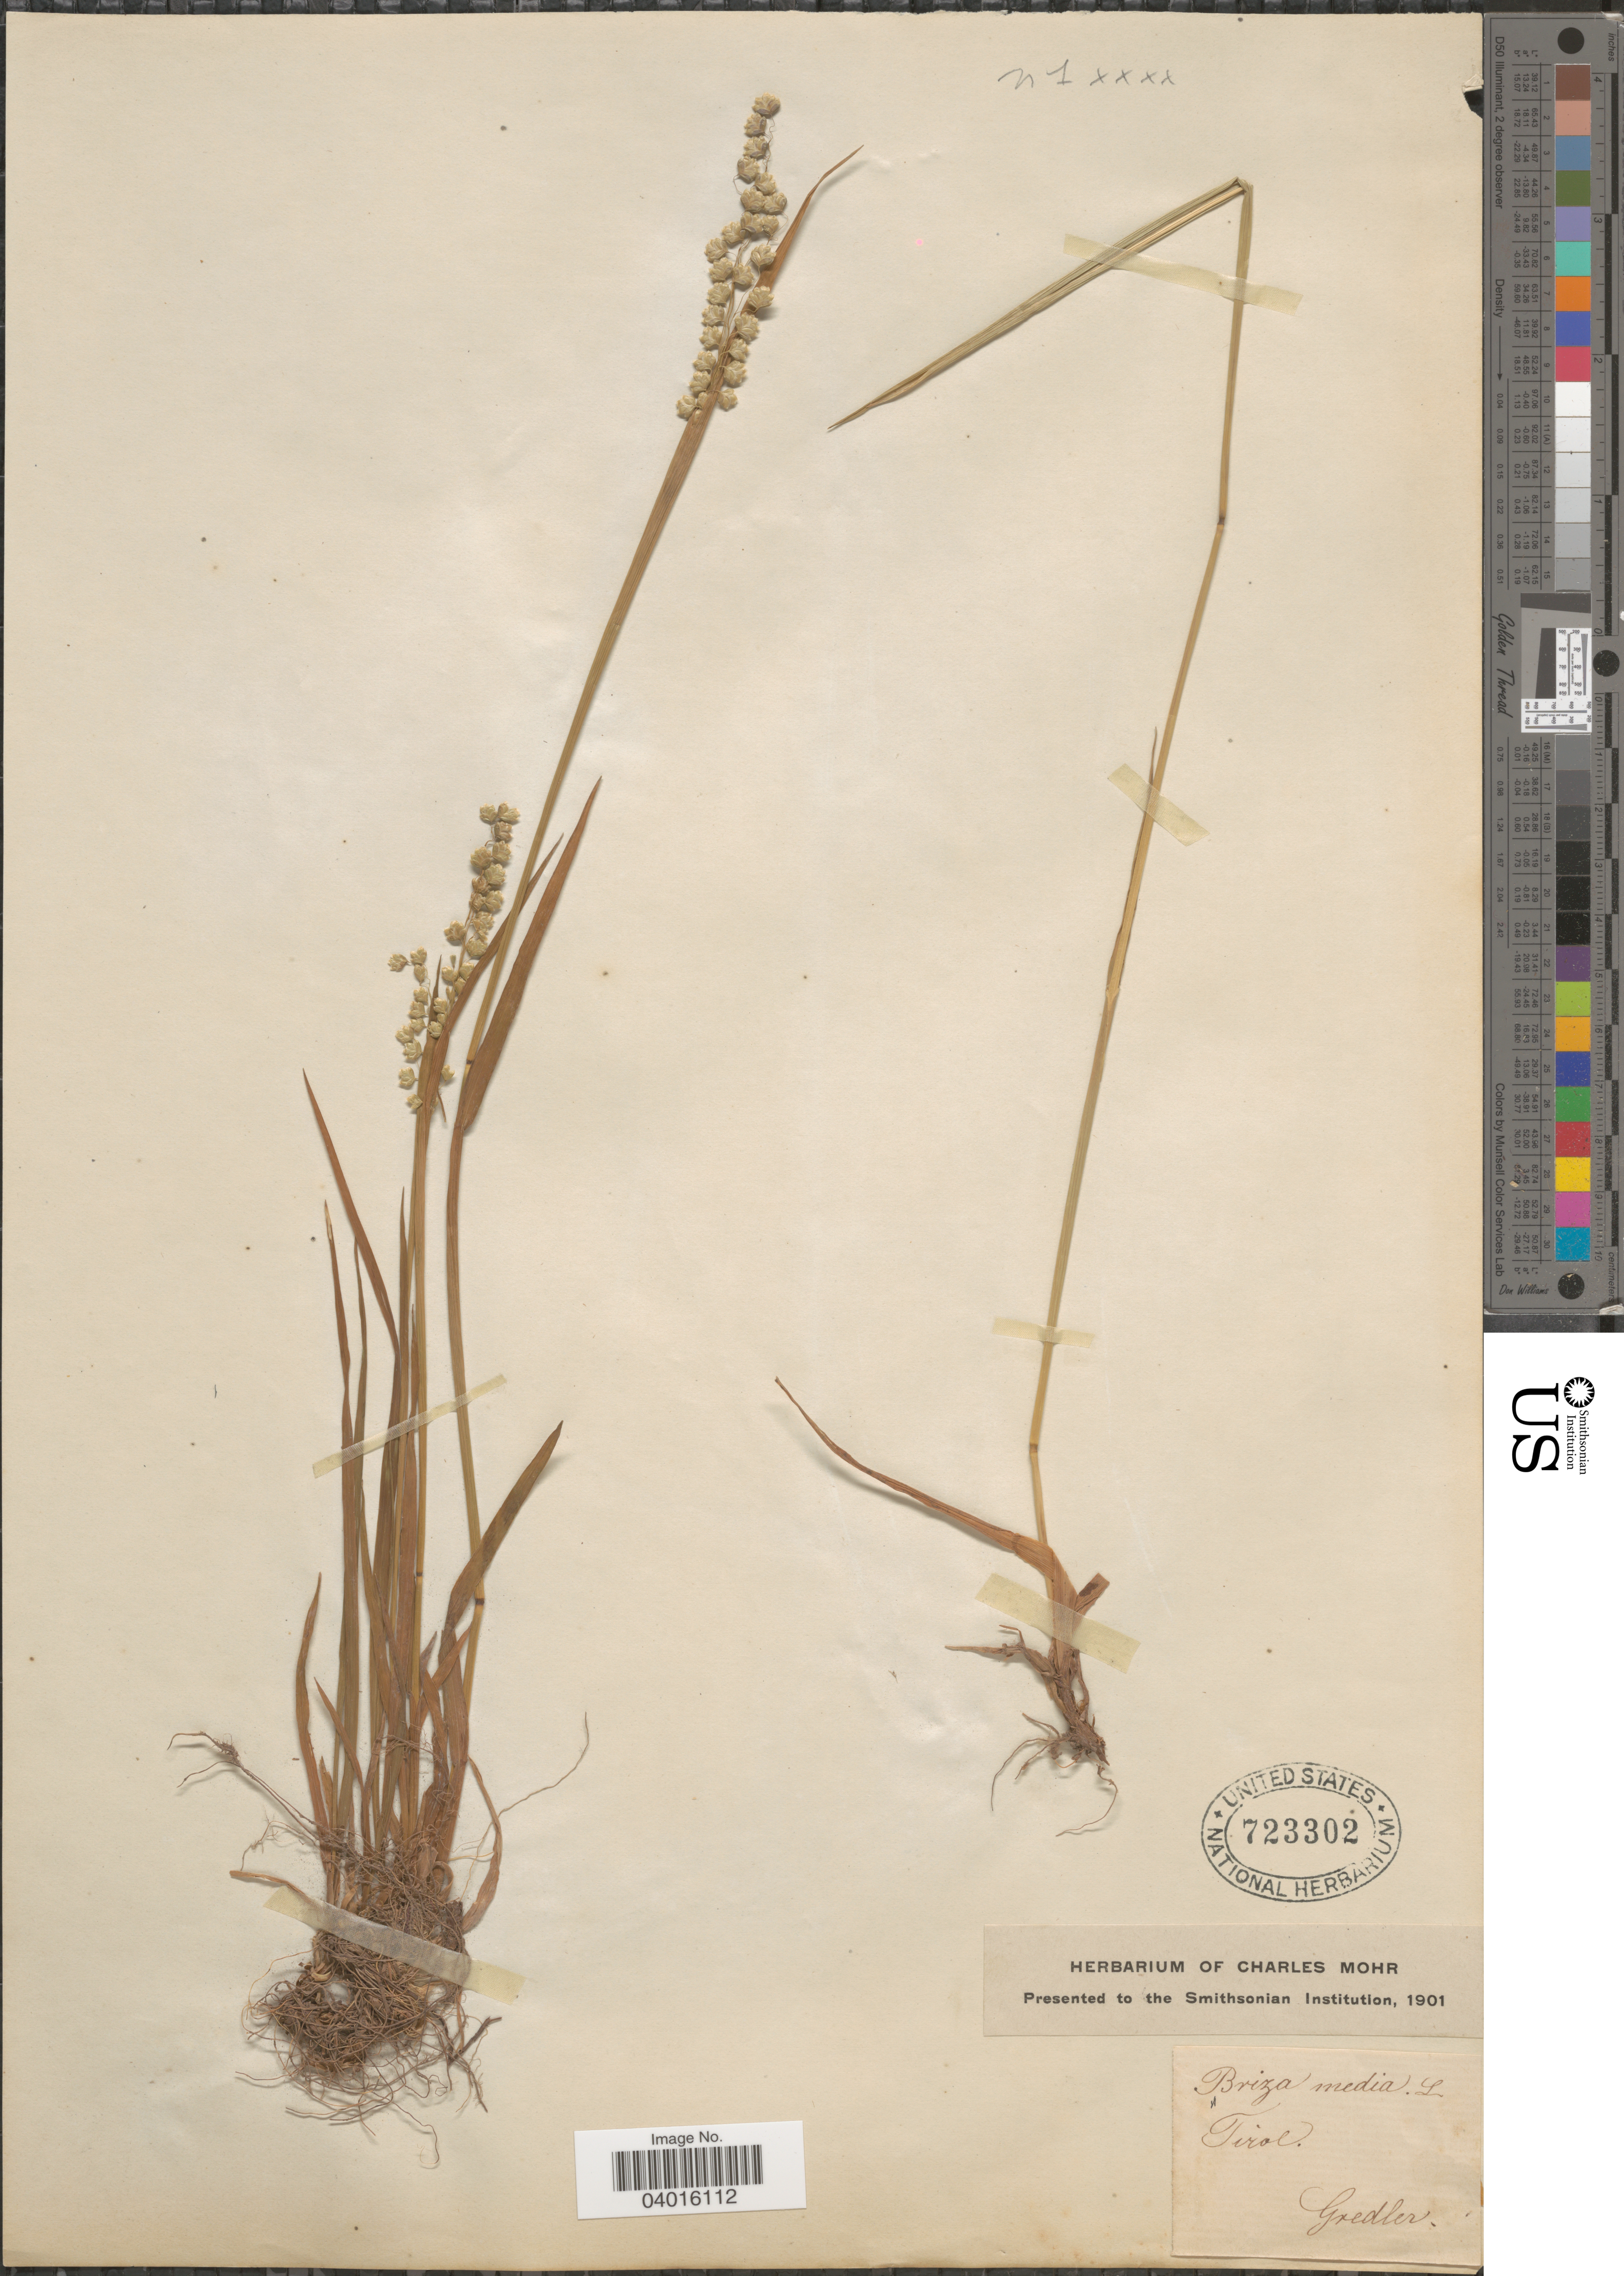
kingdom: Plantae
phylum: Tracheophyta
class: Liliopsida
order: Poales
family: Poaceae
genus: Briza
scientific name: Briza media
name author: L.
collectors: Gredler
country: Austria / Italy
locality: Tirol.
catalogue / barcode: US 723302